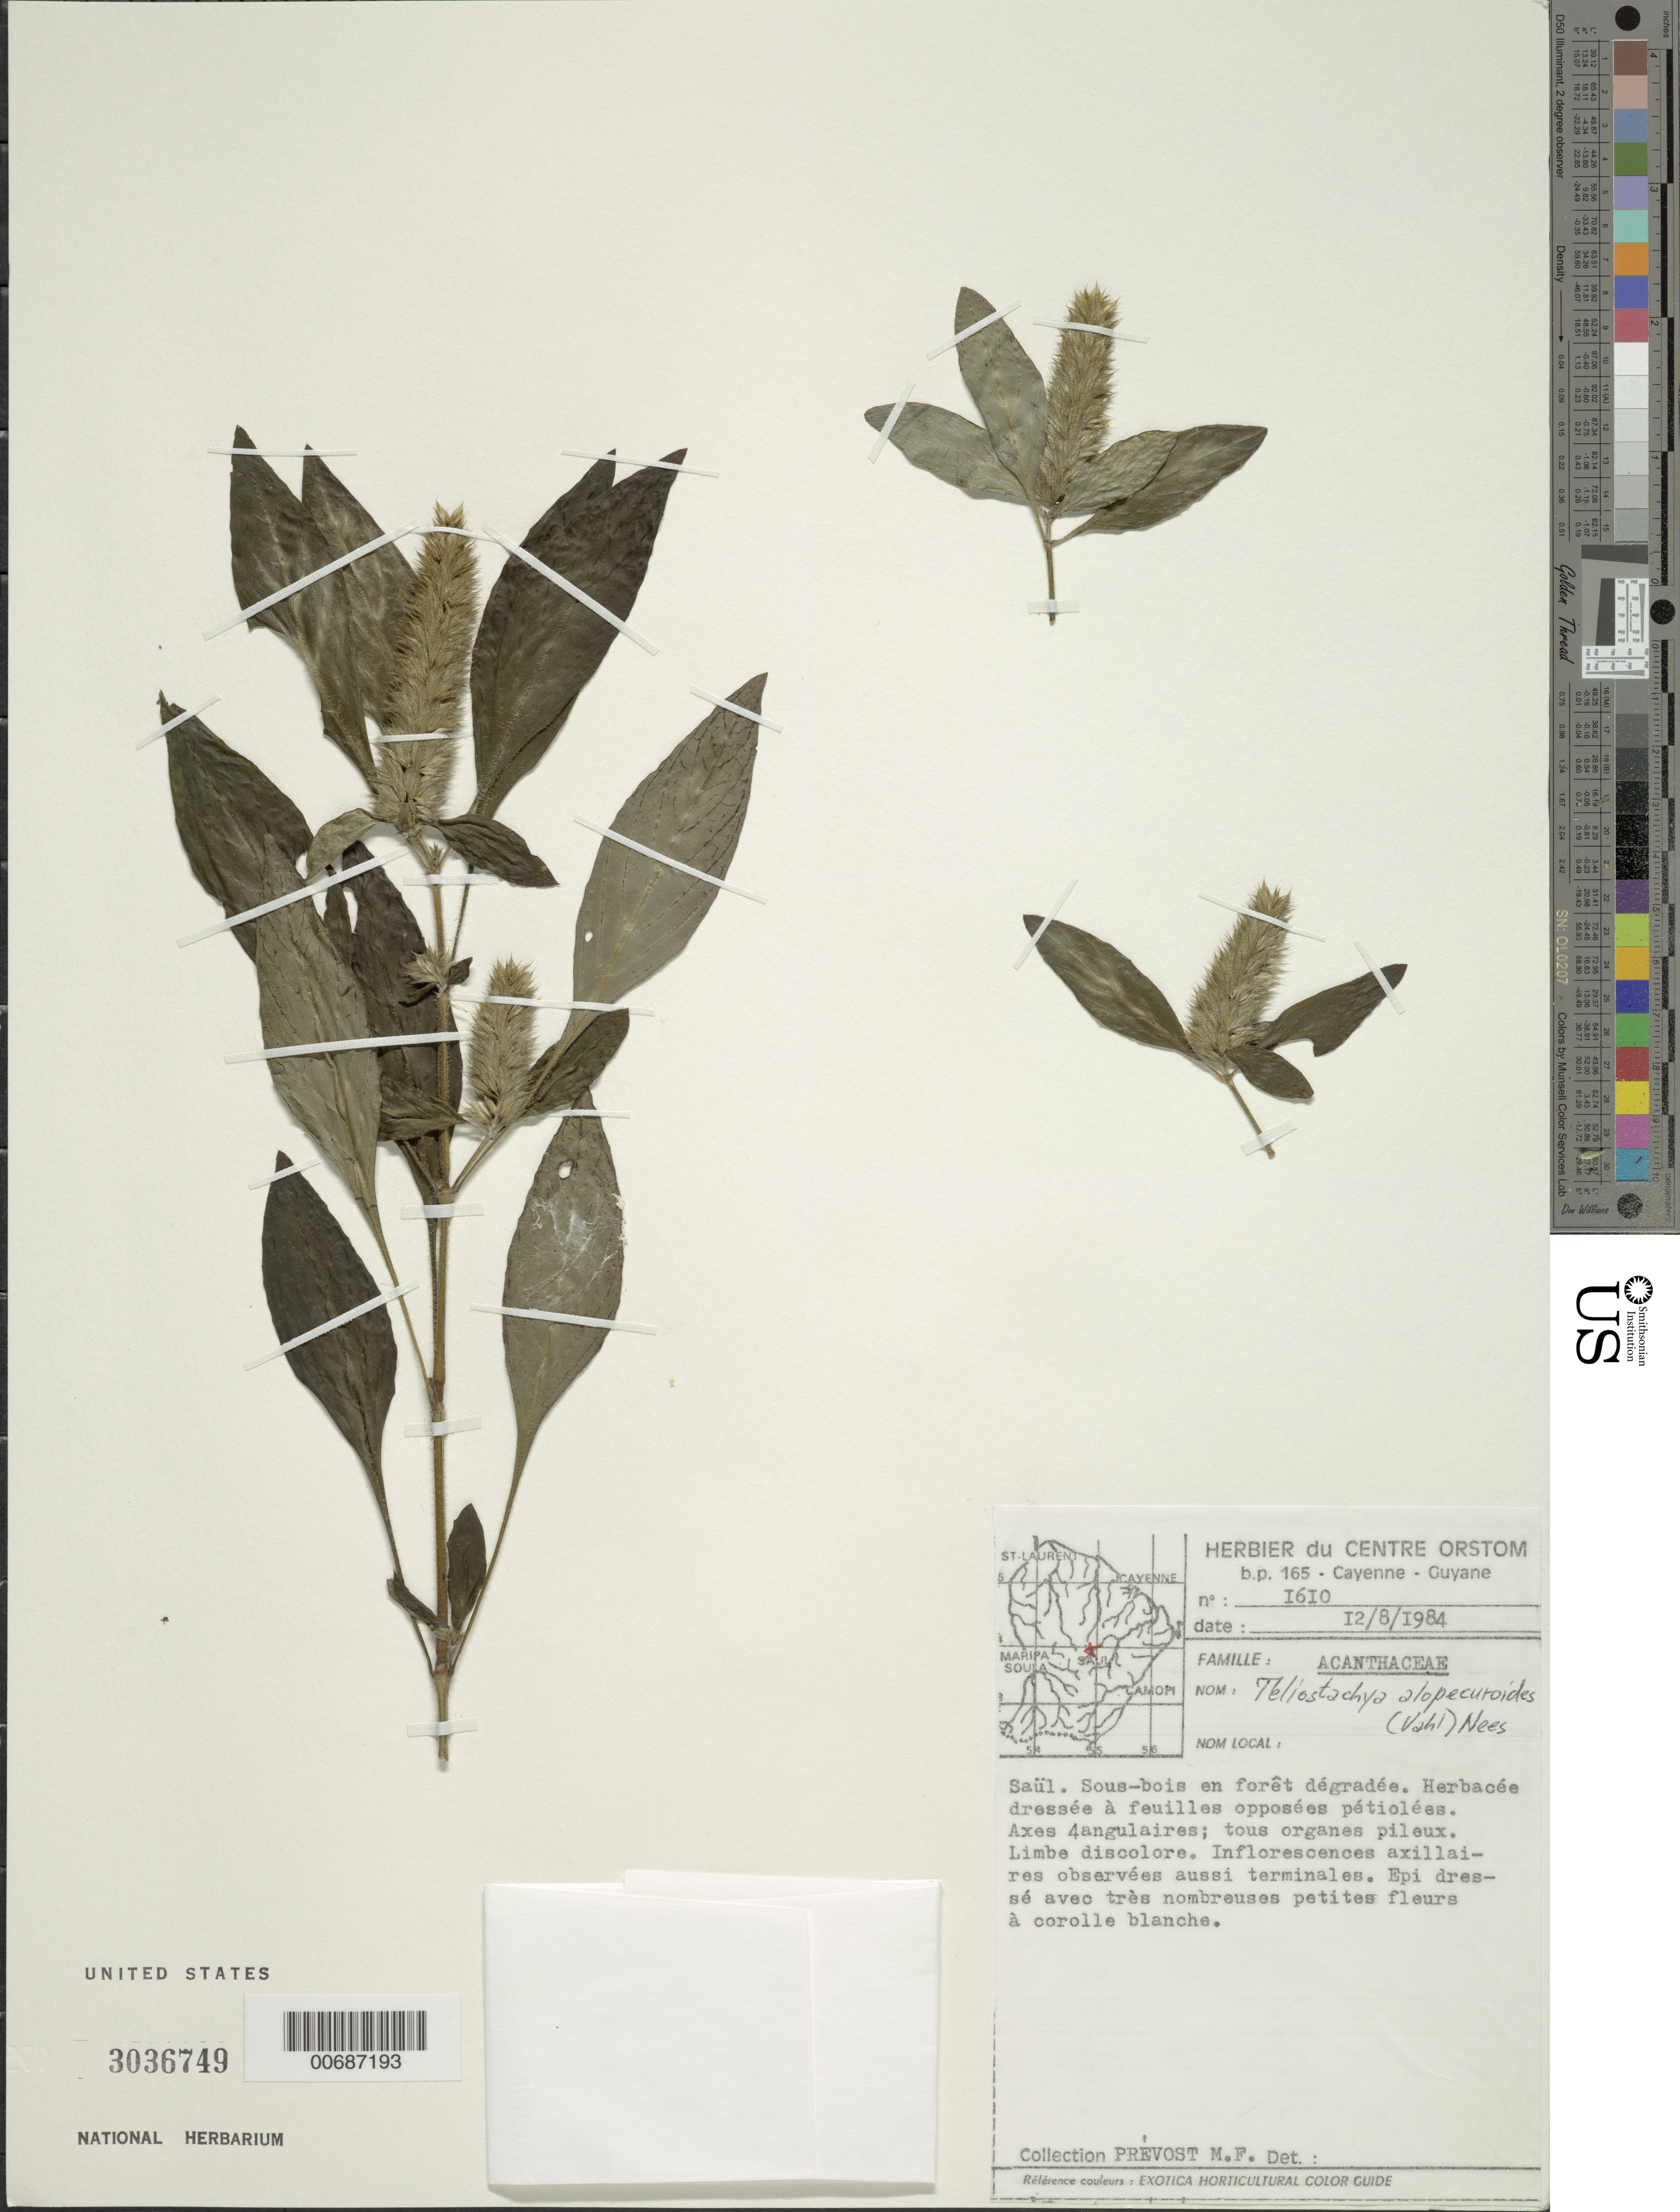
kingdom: Plantae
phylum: Tracheophyta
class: Magnoliopsida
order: Lamiales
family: Acanthaceae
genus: Teliostachya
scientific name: Teliostachya alopecuroidea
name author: (Vahl) Nees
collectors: M.-F. Prévost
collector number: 1610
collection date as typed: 12-Aug-84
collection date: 1984-08-12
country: French Guiana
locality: Saül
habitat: Understory, disturbed forest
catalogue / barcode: US 3036749